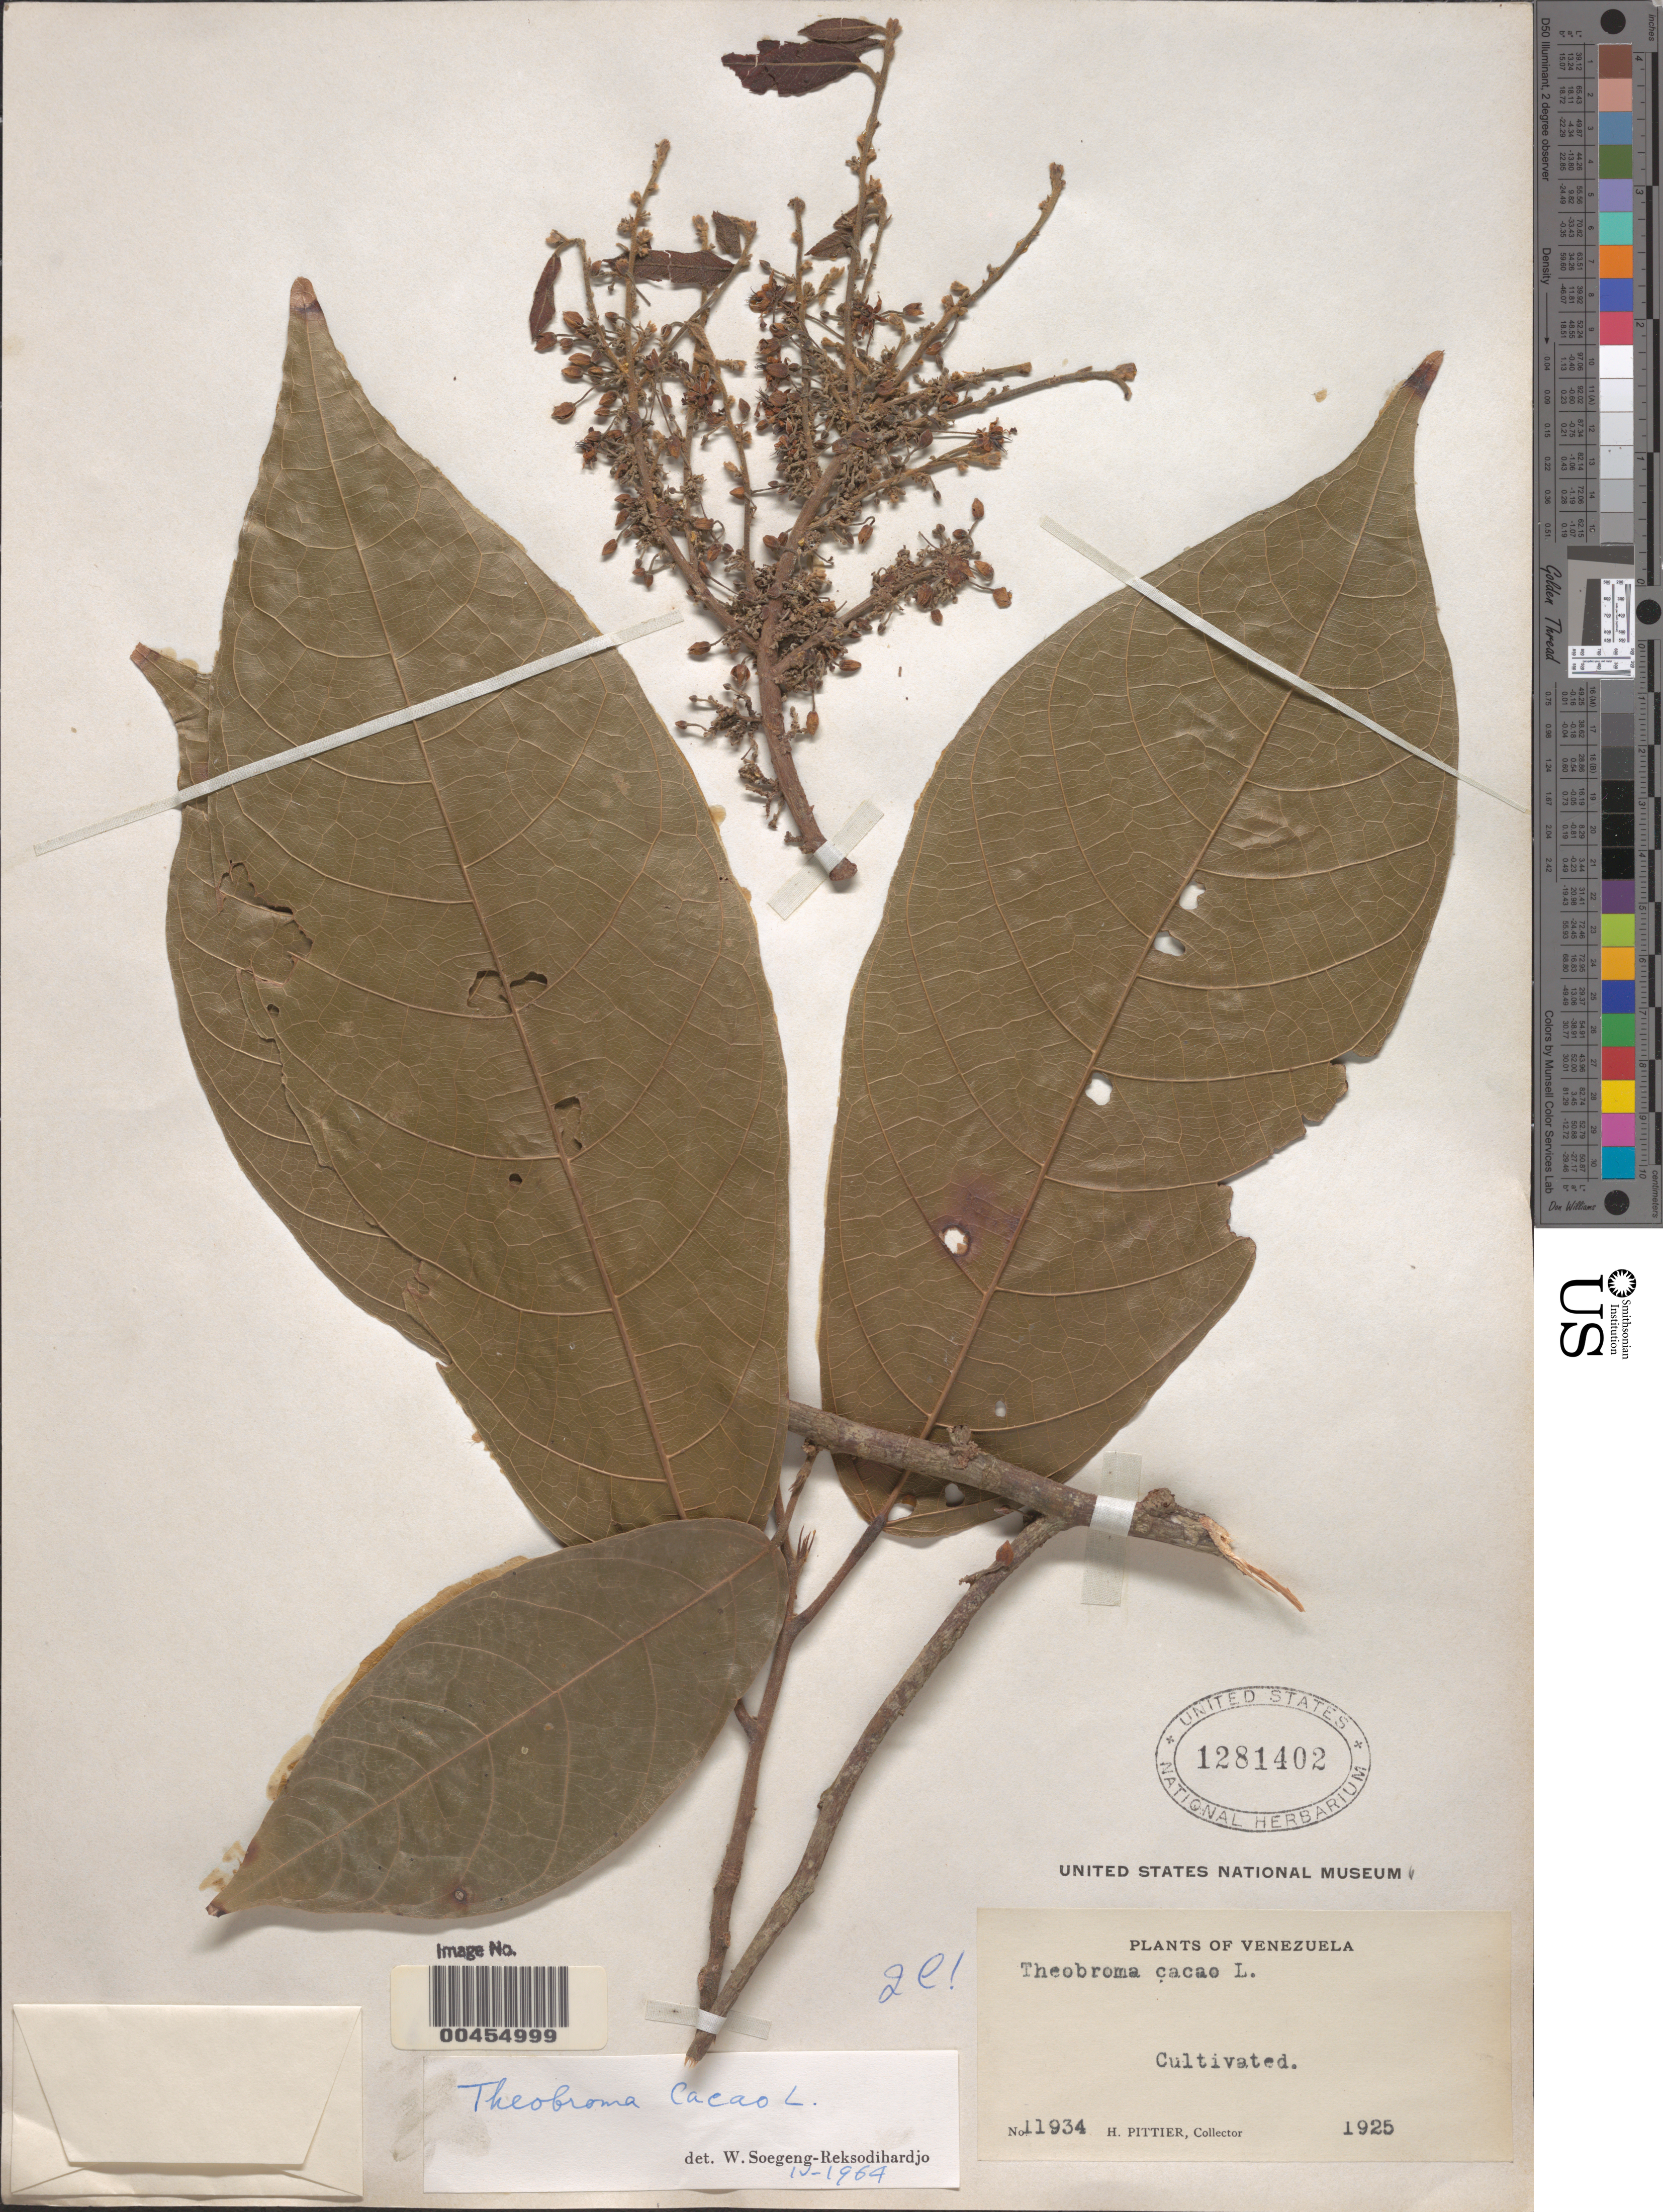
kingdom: Plantae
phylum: Tracheophyta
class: Magnoliopsida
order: Malvales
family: Malvaceae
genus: Theobroma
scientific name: Theobroma cacao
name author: L.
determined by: Soegeng-Reksodihardjo, W.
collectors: H. F. Pittier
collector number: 11934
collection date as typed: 1925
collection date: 1925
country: Venezuela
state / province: Mérida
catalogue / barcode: US 1281402